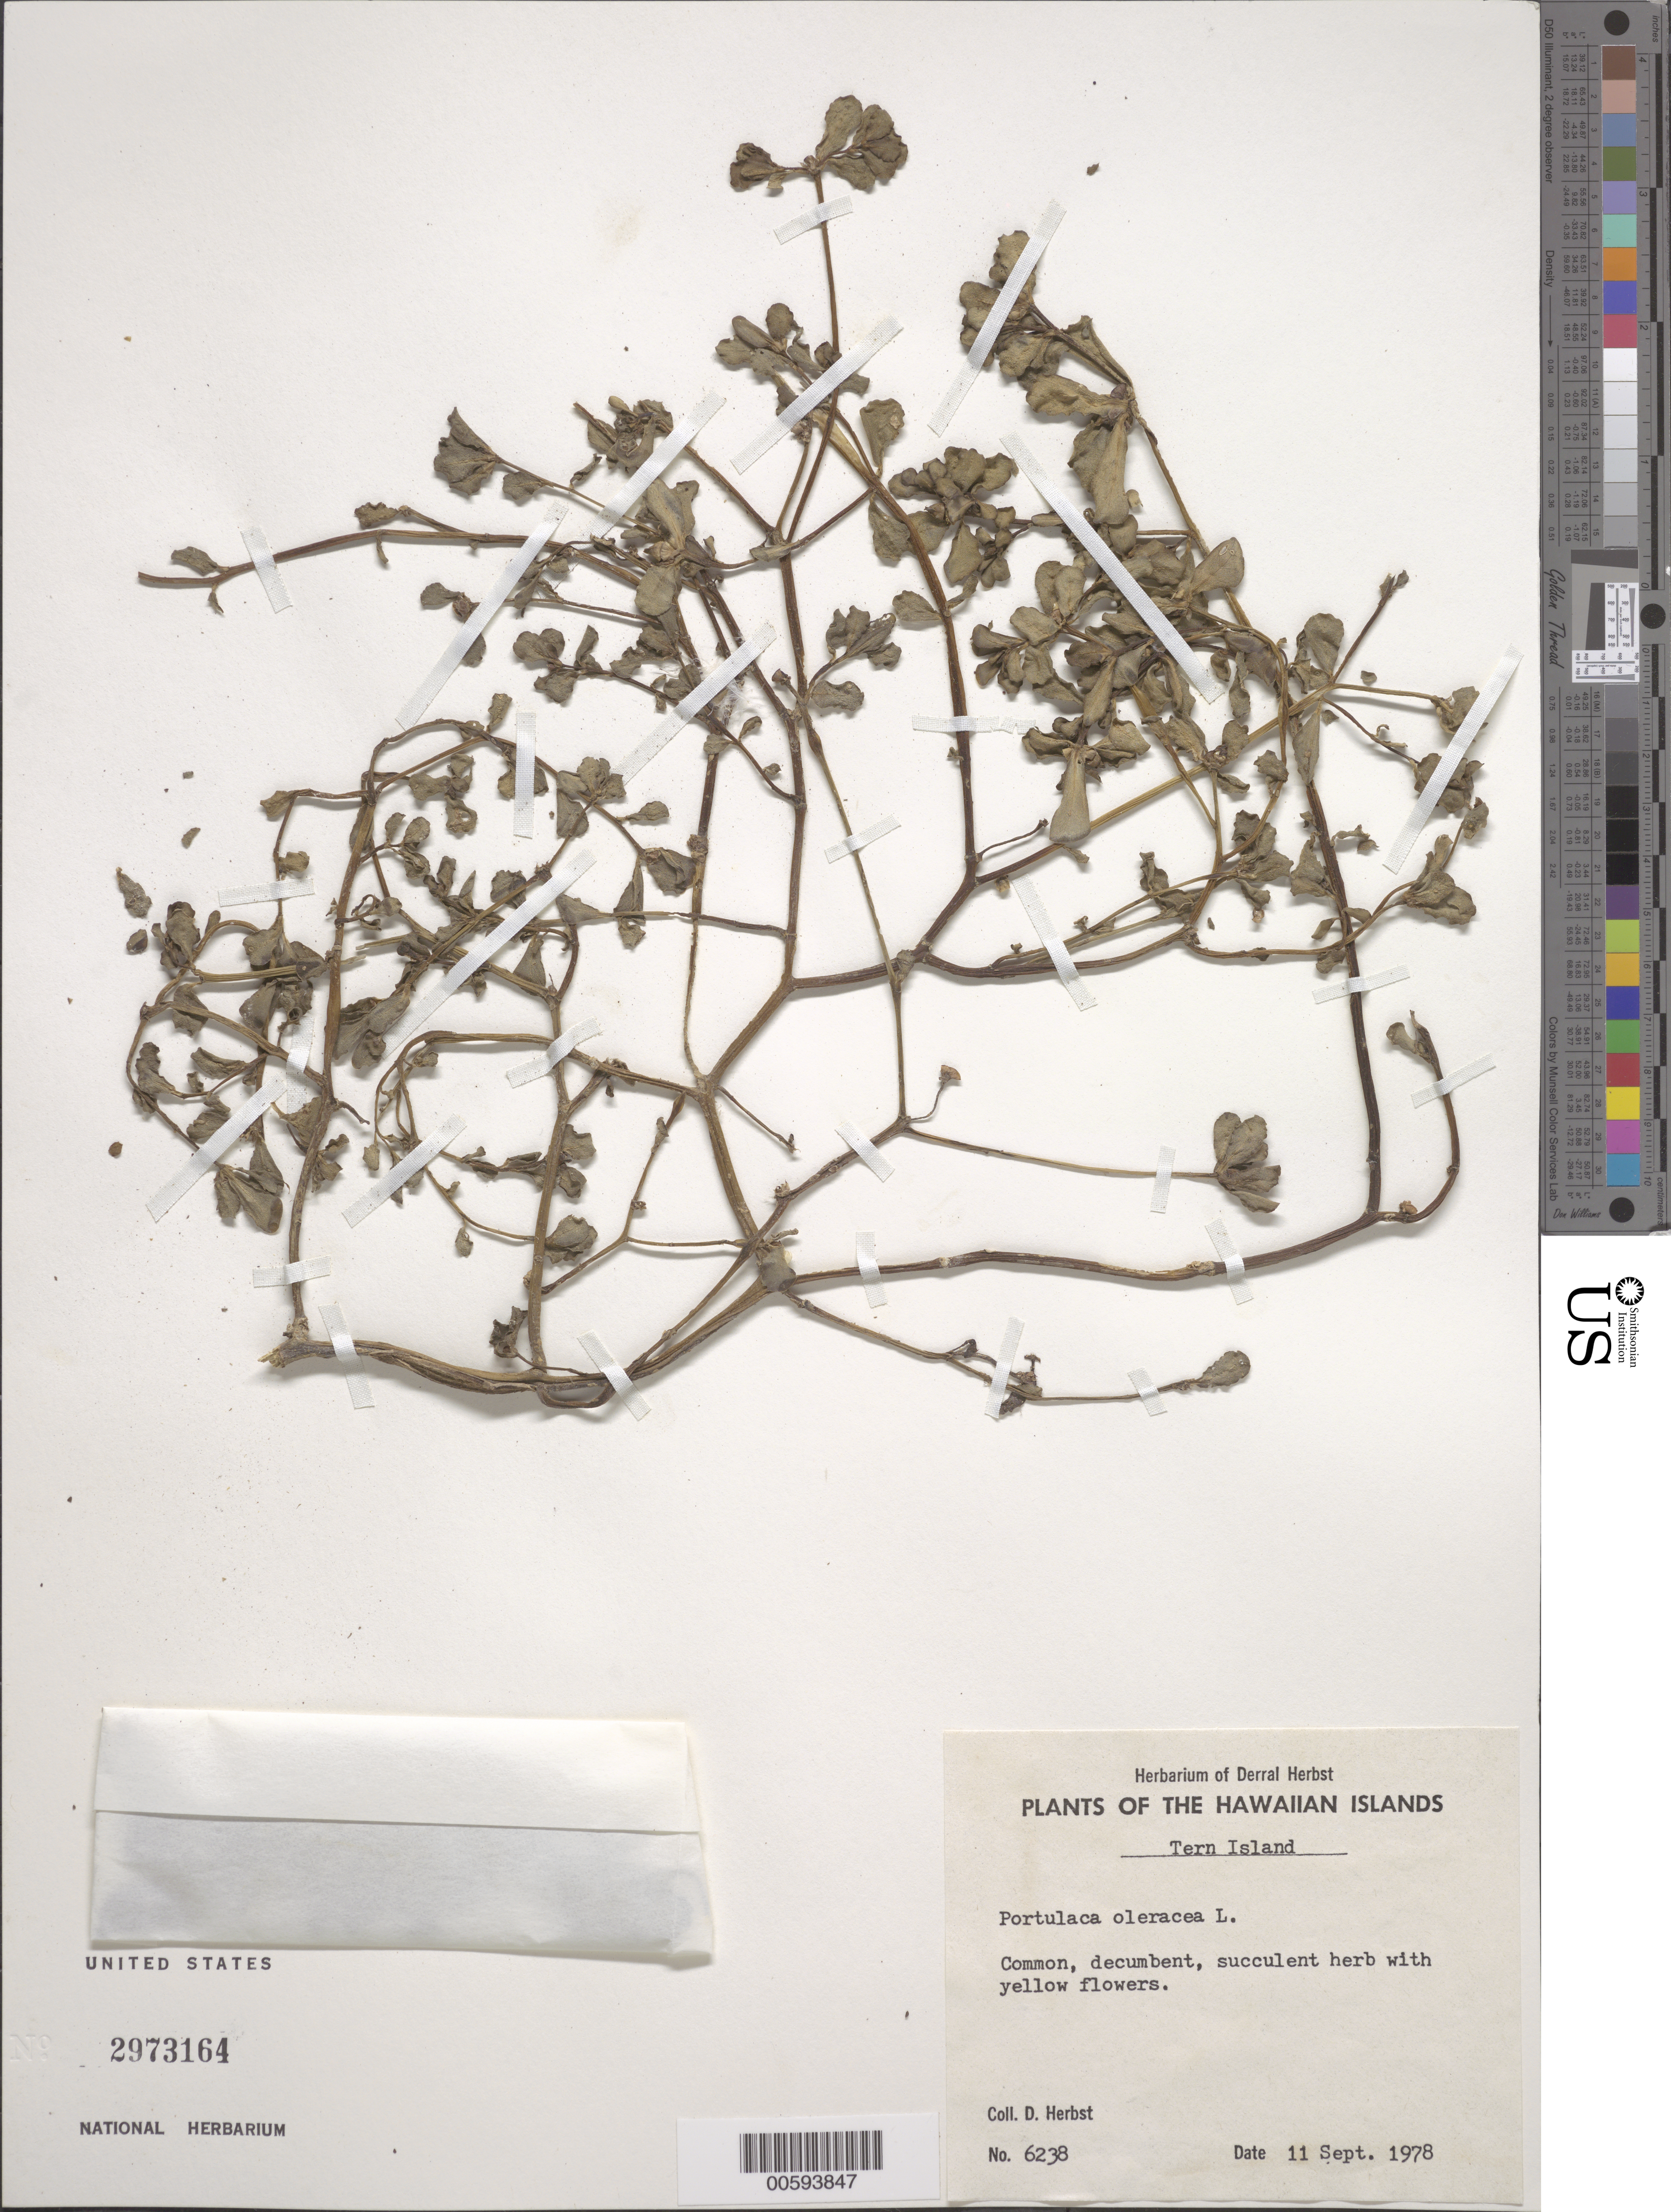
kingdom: Plantae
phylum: Tracheophyta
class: Magnoliopsida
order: Caryophyllales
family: Portulacaceae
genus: Portulaca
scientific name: Portulaca oleracea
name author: L.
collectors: D. Herbst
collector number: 6238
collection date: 1978-09-11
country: United States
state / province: Hawaii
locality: The Hawaiian Islands. Tern Island.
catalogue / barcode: US 2973164